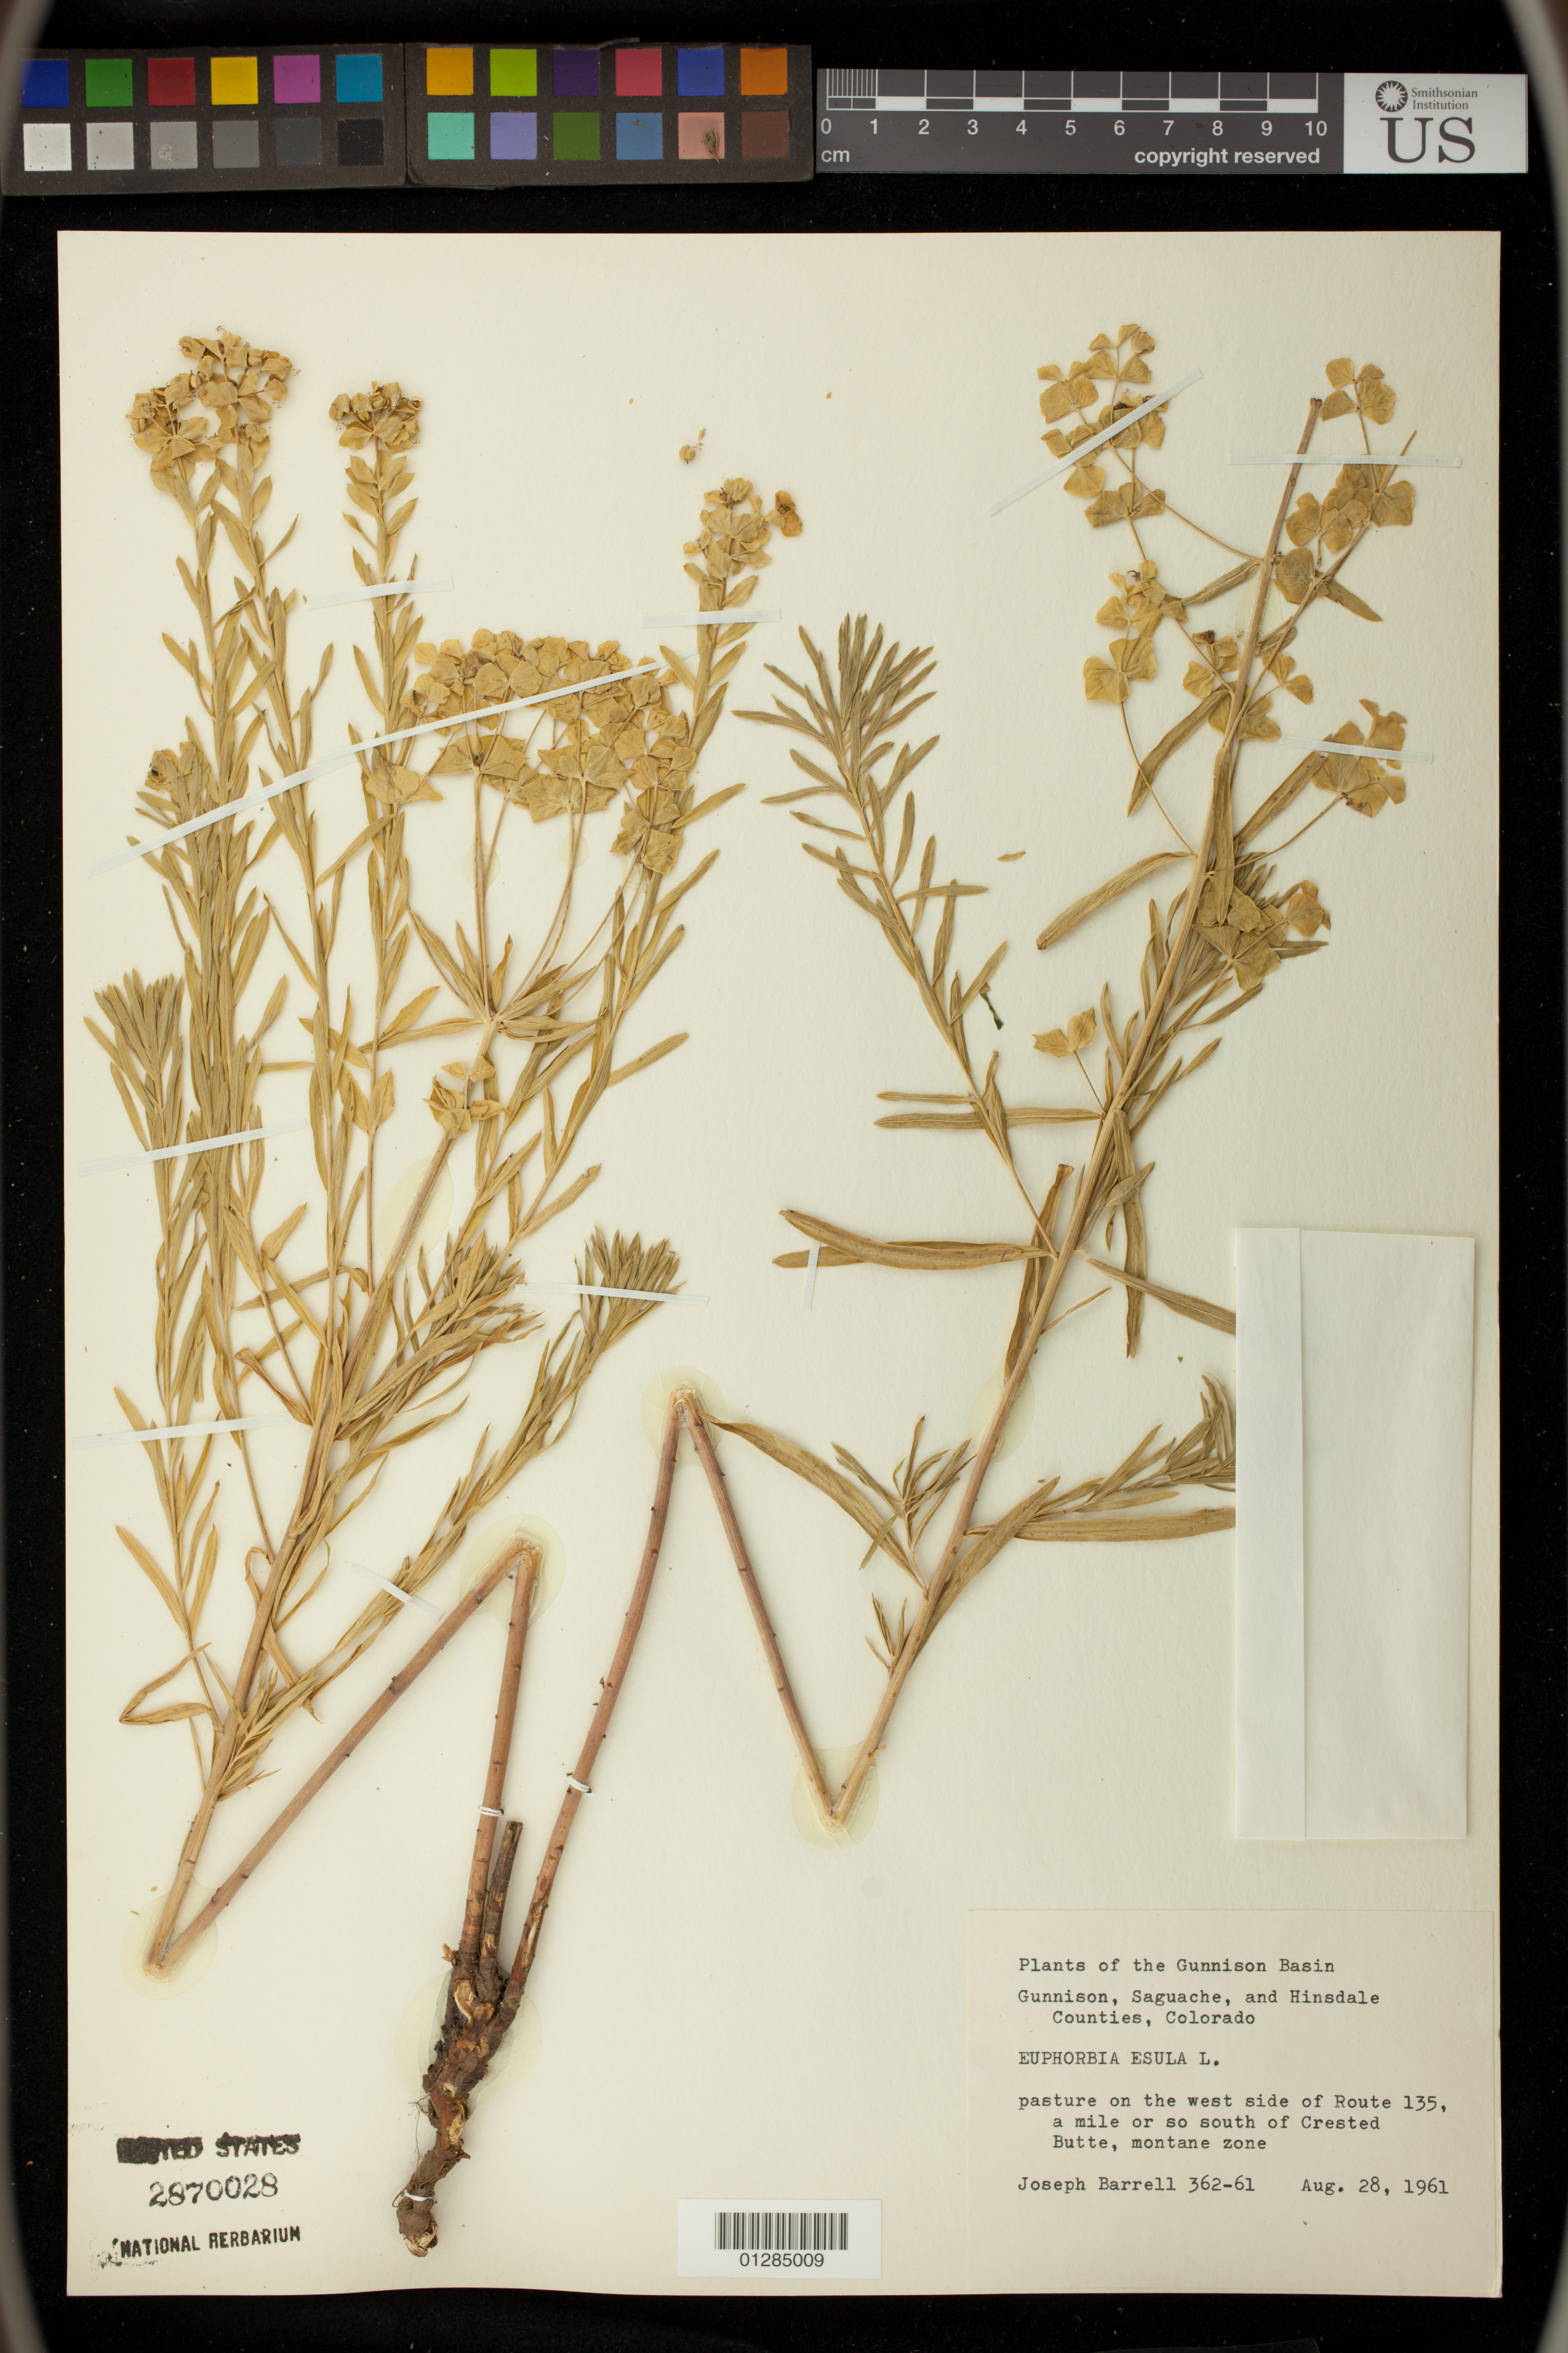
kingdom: Plantae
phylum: Tracheophyta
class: Magnoliopsida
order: Malpighiales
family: Euphorbiaceae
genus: Euphorbia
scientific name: Euphorbia esula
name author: L.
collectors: J. Barrell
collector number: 362-61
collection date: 1961-08-28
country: United States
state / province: Colorado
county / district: Gunnison County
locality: on the west side of Route 135, a mile or so south of Crested Butte, montane zone.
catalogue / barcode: US 2870028